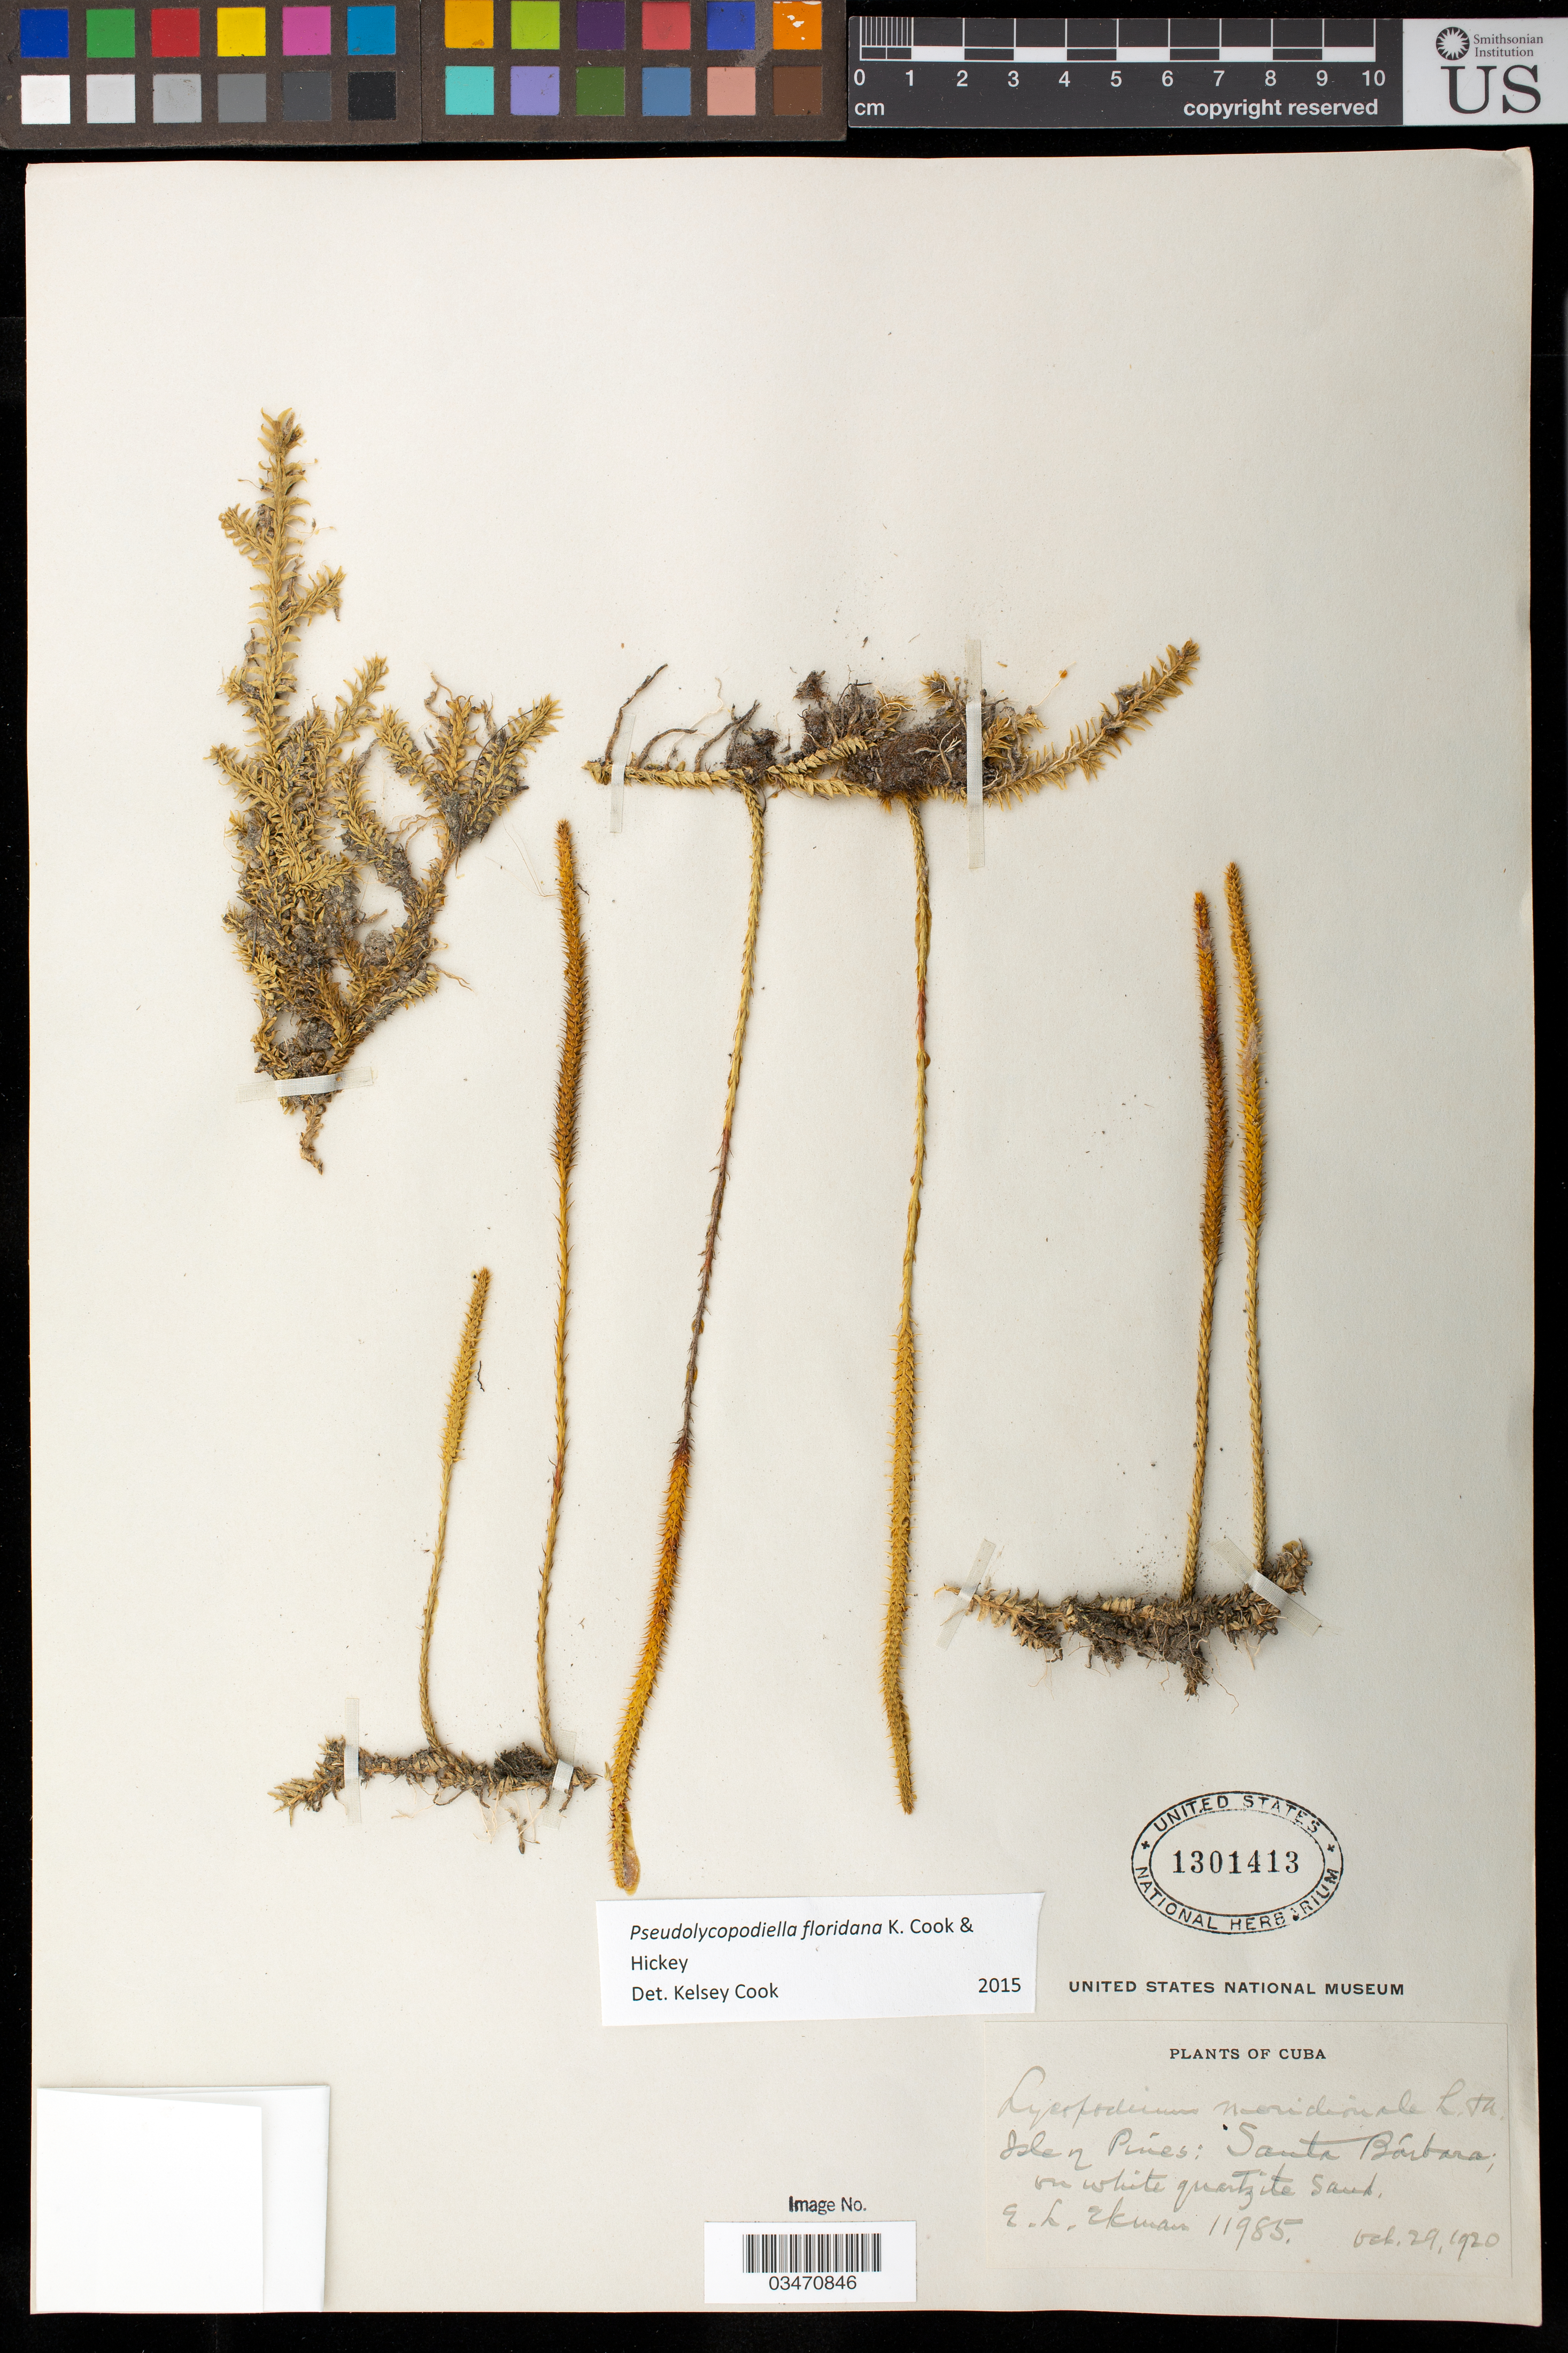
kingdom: Plantae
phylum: Tracheophyta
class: Lycopodiopsida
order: Lycopodiales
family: Lycopodiaceae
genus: Pseudolycopodiella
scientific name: Pseudolycopodiella floridanum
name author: K. Cook & Hickey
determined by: Cook, K.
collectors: E. L. Ekman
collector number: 11985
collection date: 1920-10-29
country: Cuba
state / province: Isla de La Juventud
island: Greater Antilles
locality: Isle of Pines, Santa Barbara, on white quartzite sand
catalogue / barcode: US 1301413